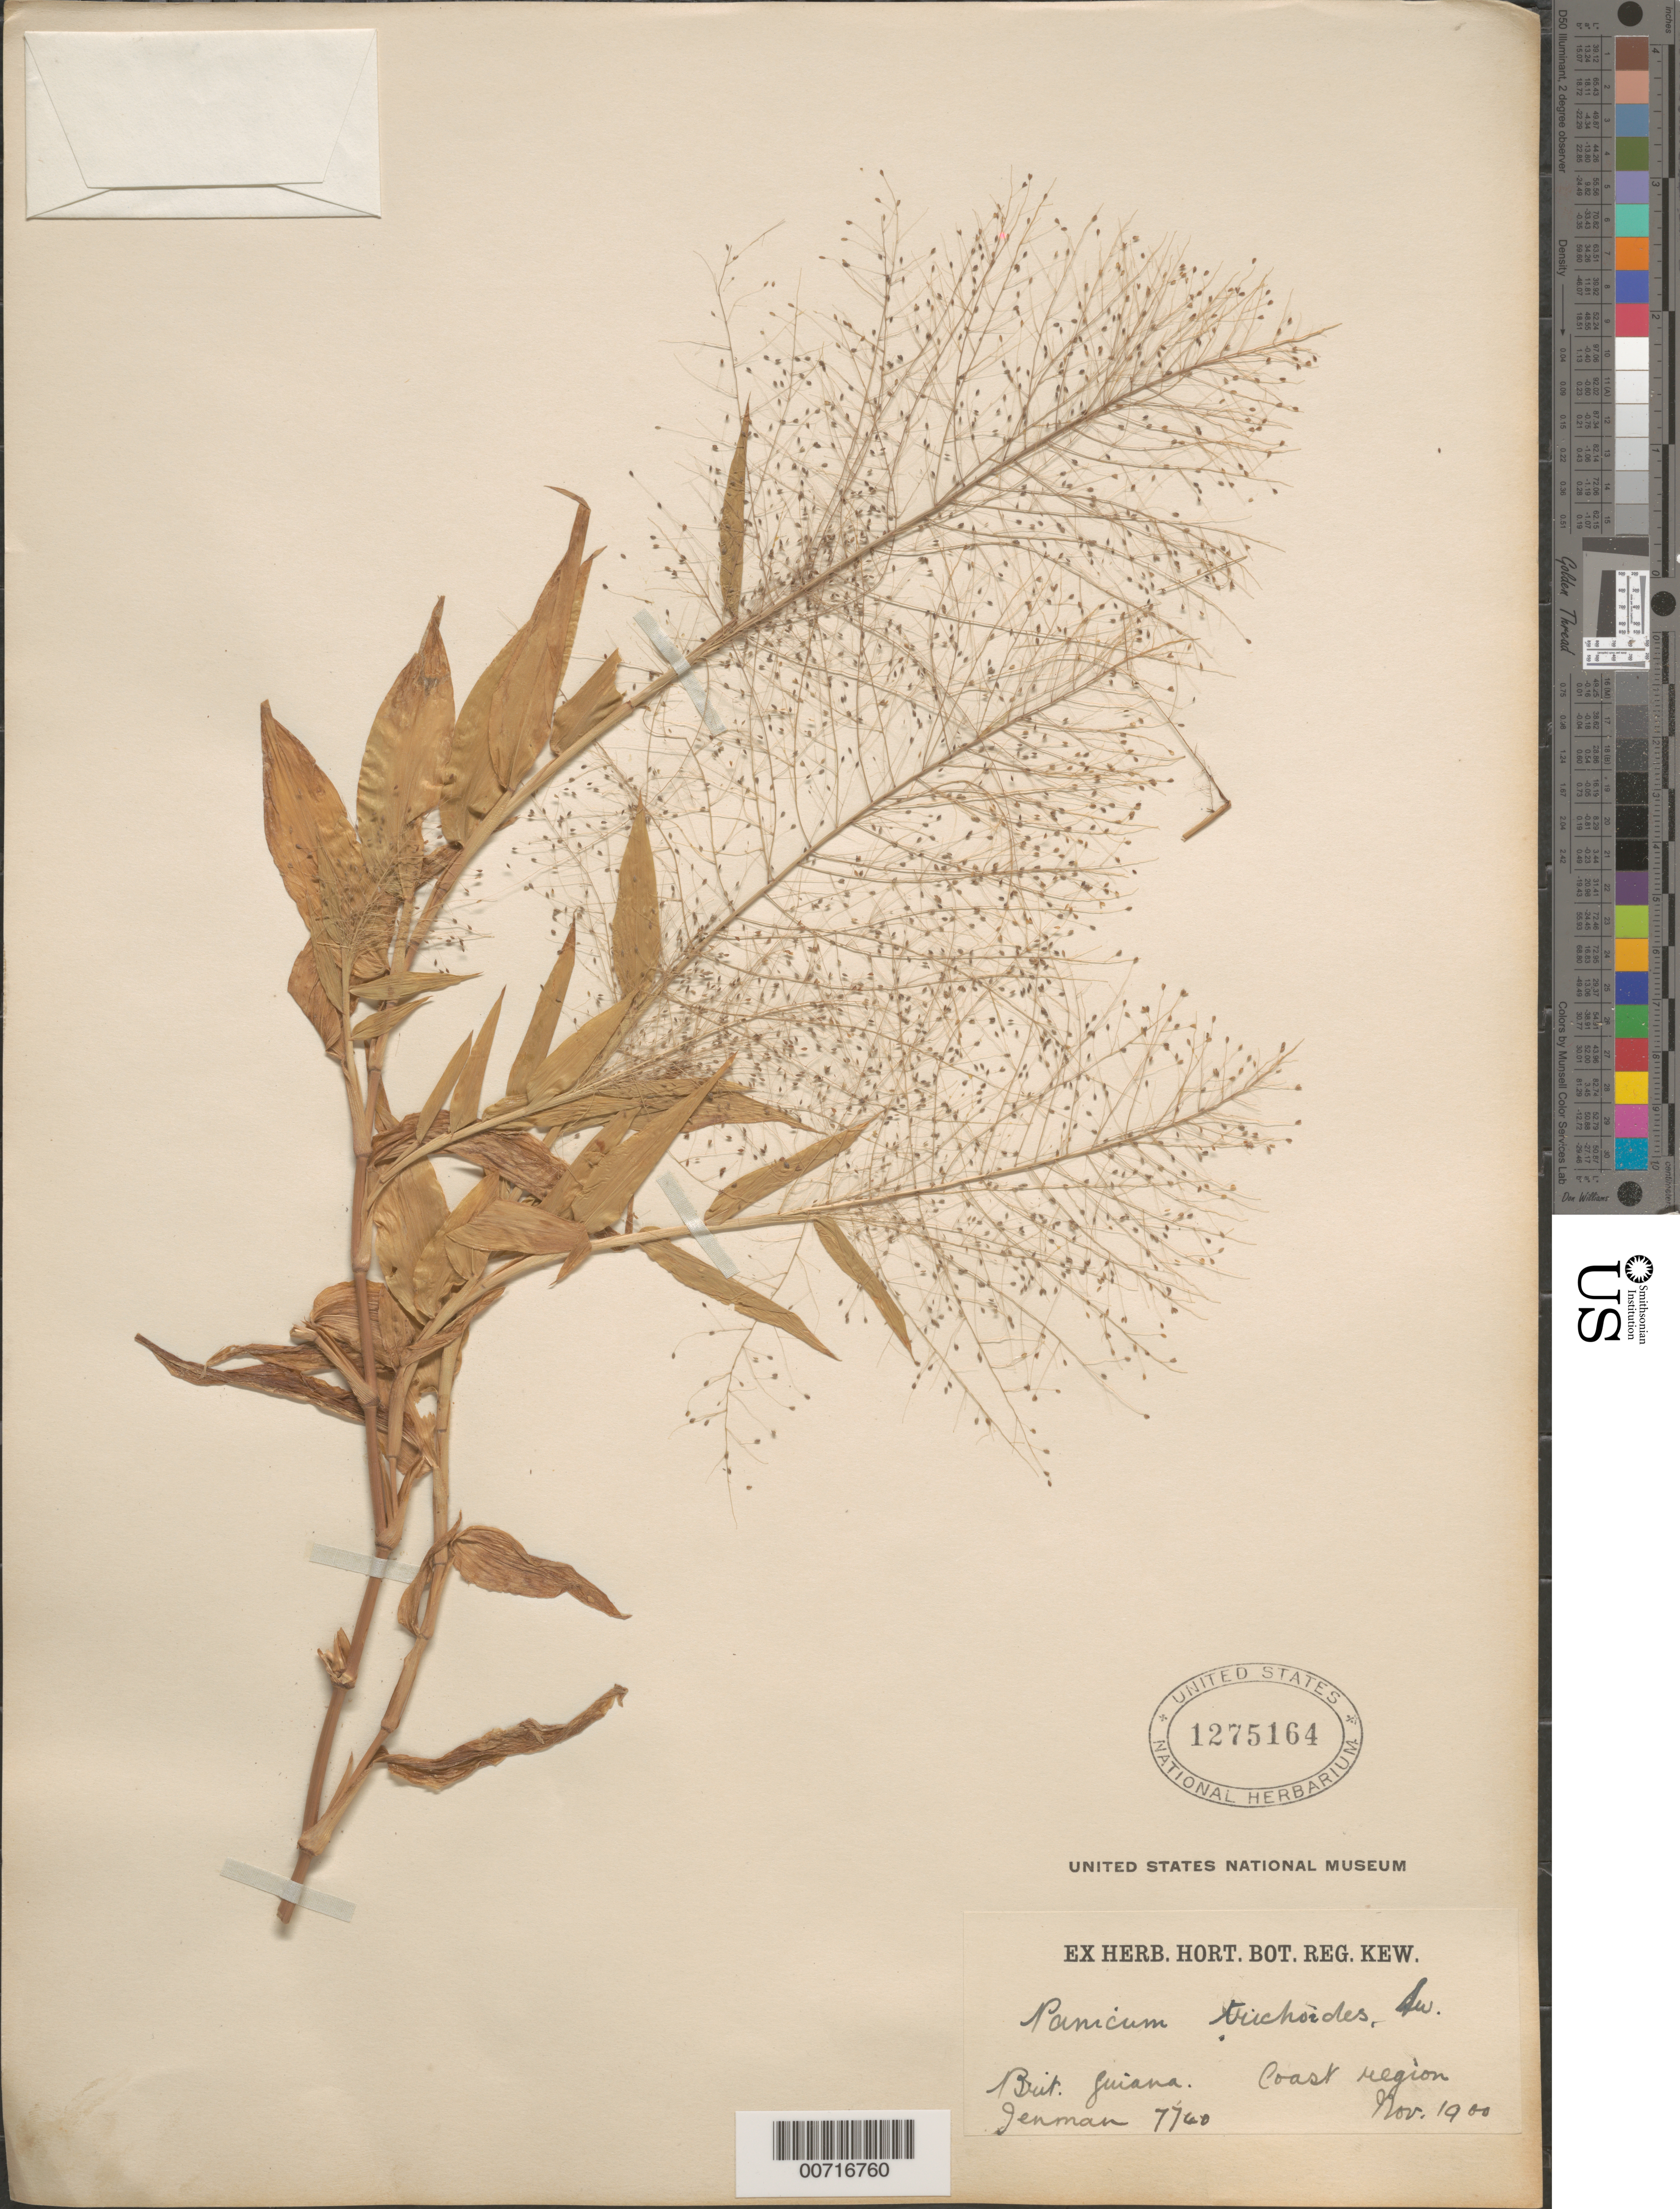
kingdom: Plantae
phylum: Tracheophyta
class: Liliopsida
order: Poales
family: Poaceae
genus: Panicum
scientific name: Panicum trichoides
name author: Sw.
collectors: G. S. Jenman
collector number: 7740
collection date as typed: Nov-00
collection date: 2000-11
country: Guyana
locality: Coast Region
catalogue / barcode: US 1275164